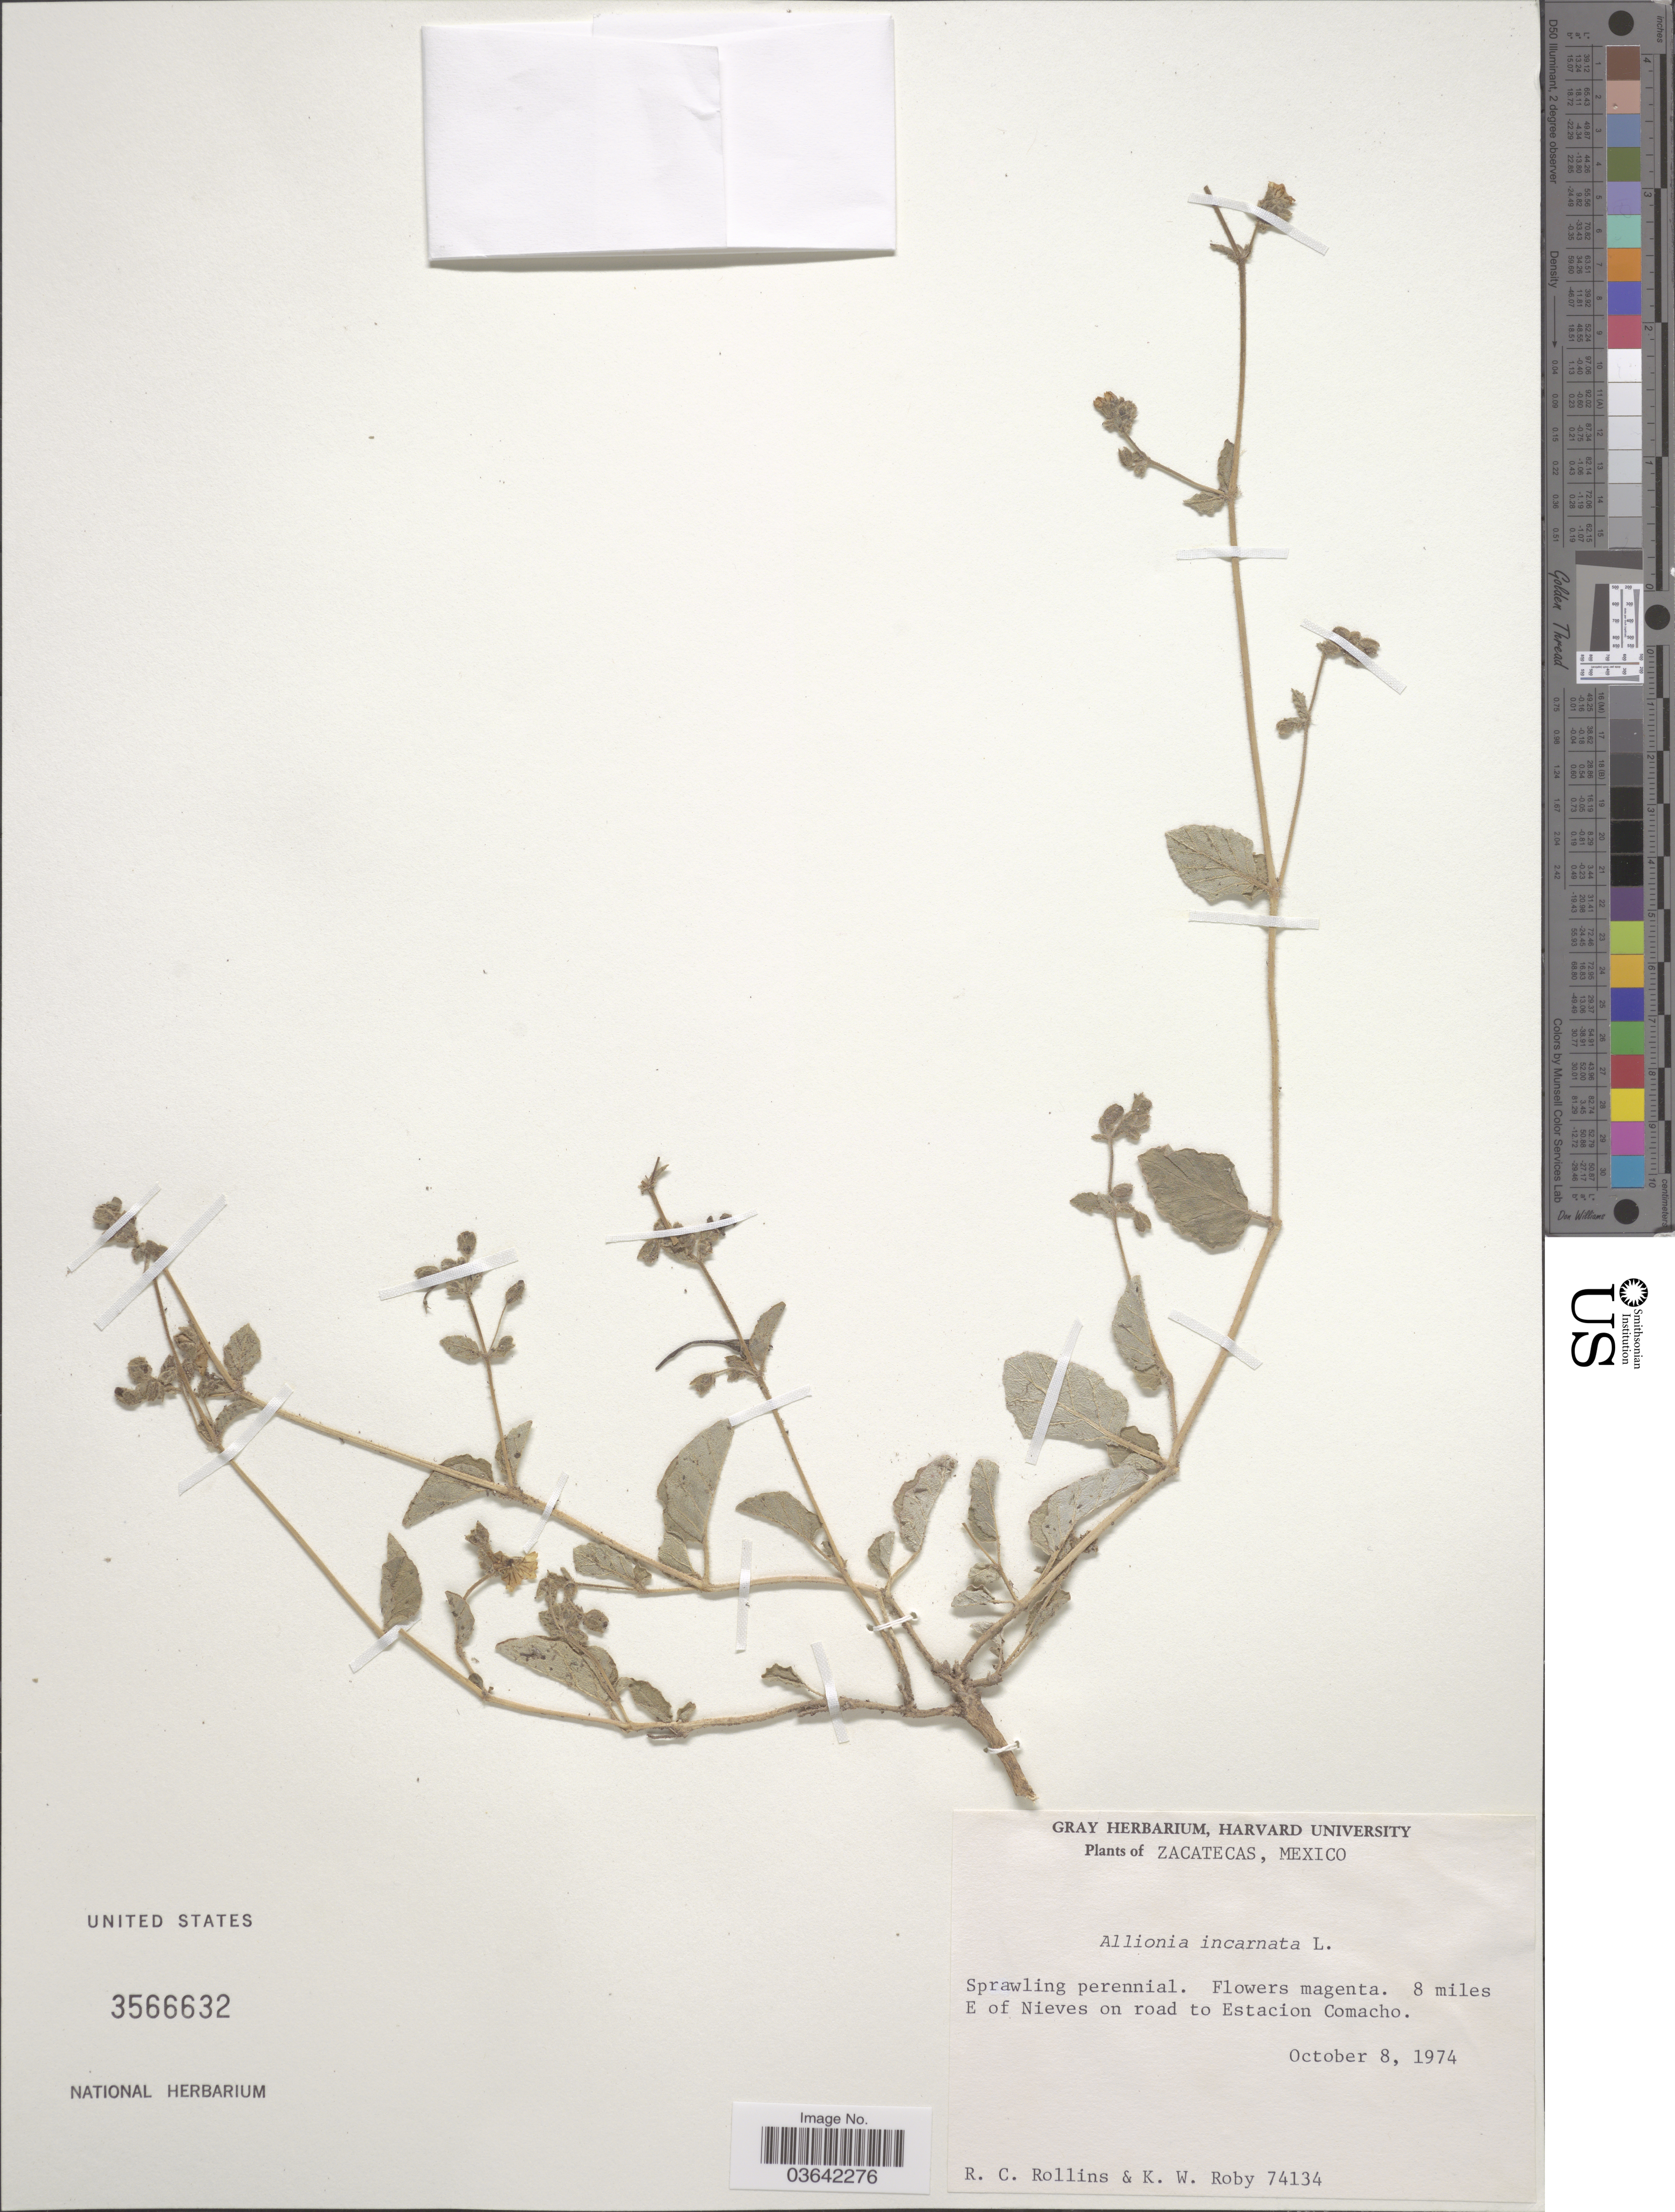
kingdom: Plantae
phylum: Tracheophyta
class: Magnoliopsida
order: Caryophyllales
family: Nyctaginaceae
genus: Allionia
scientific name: Allionia incarnata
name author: L.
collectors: R. C. Rollins & K. W. Roby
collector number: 74134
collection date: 1974-10-08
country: Mexico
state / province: Zacatecas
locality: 8 miles E of Nieves on road to Estacion Comacho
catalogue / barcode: US 3566632